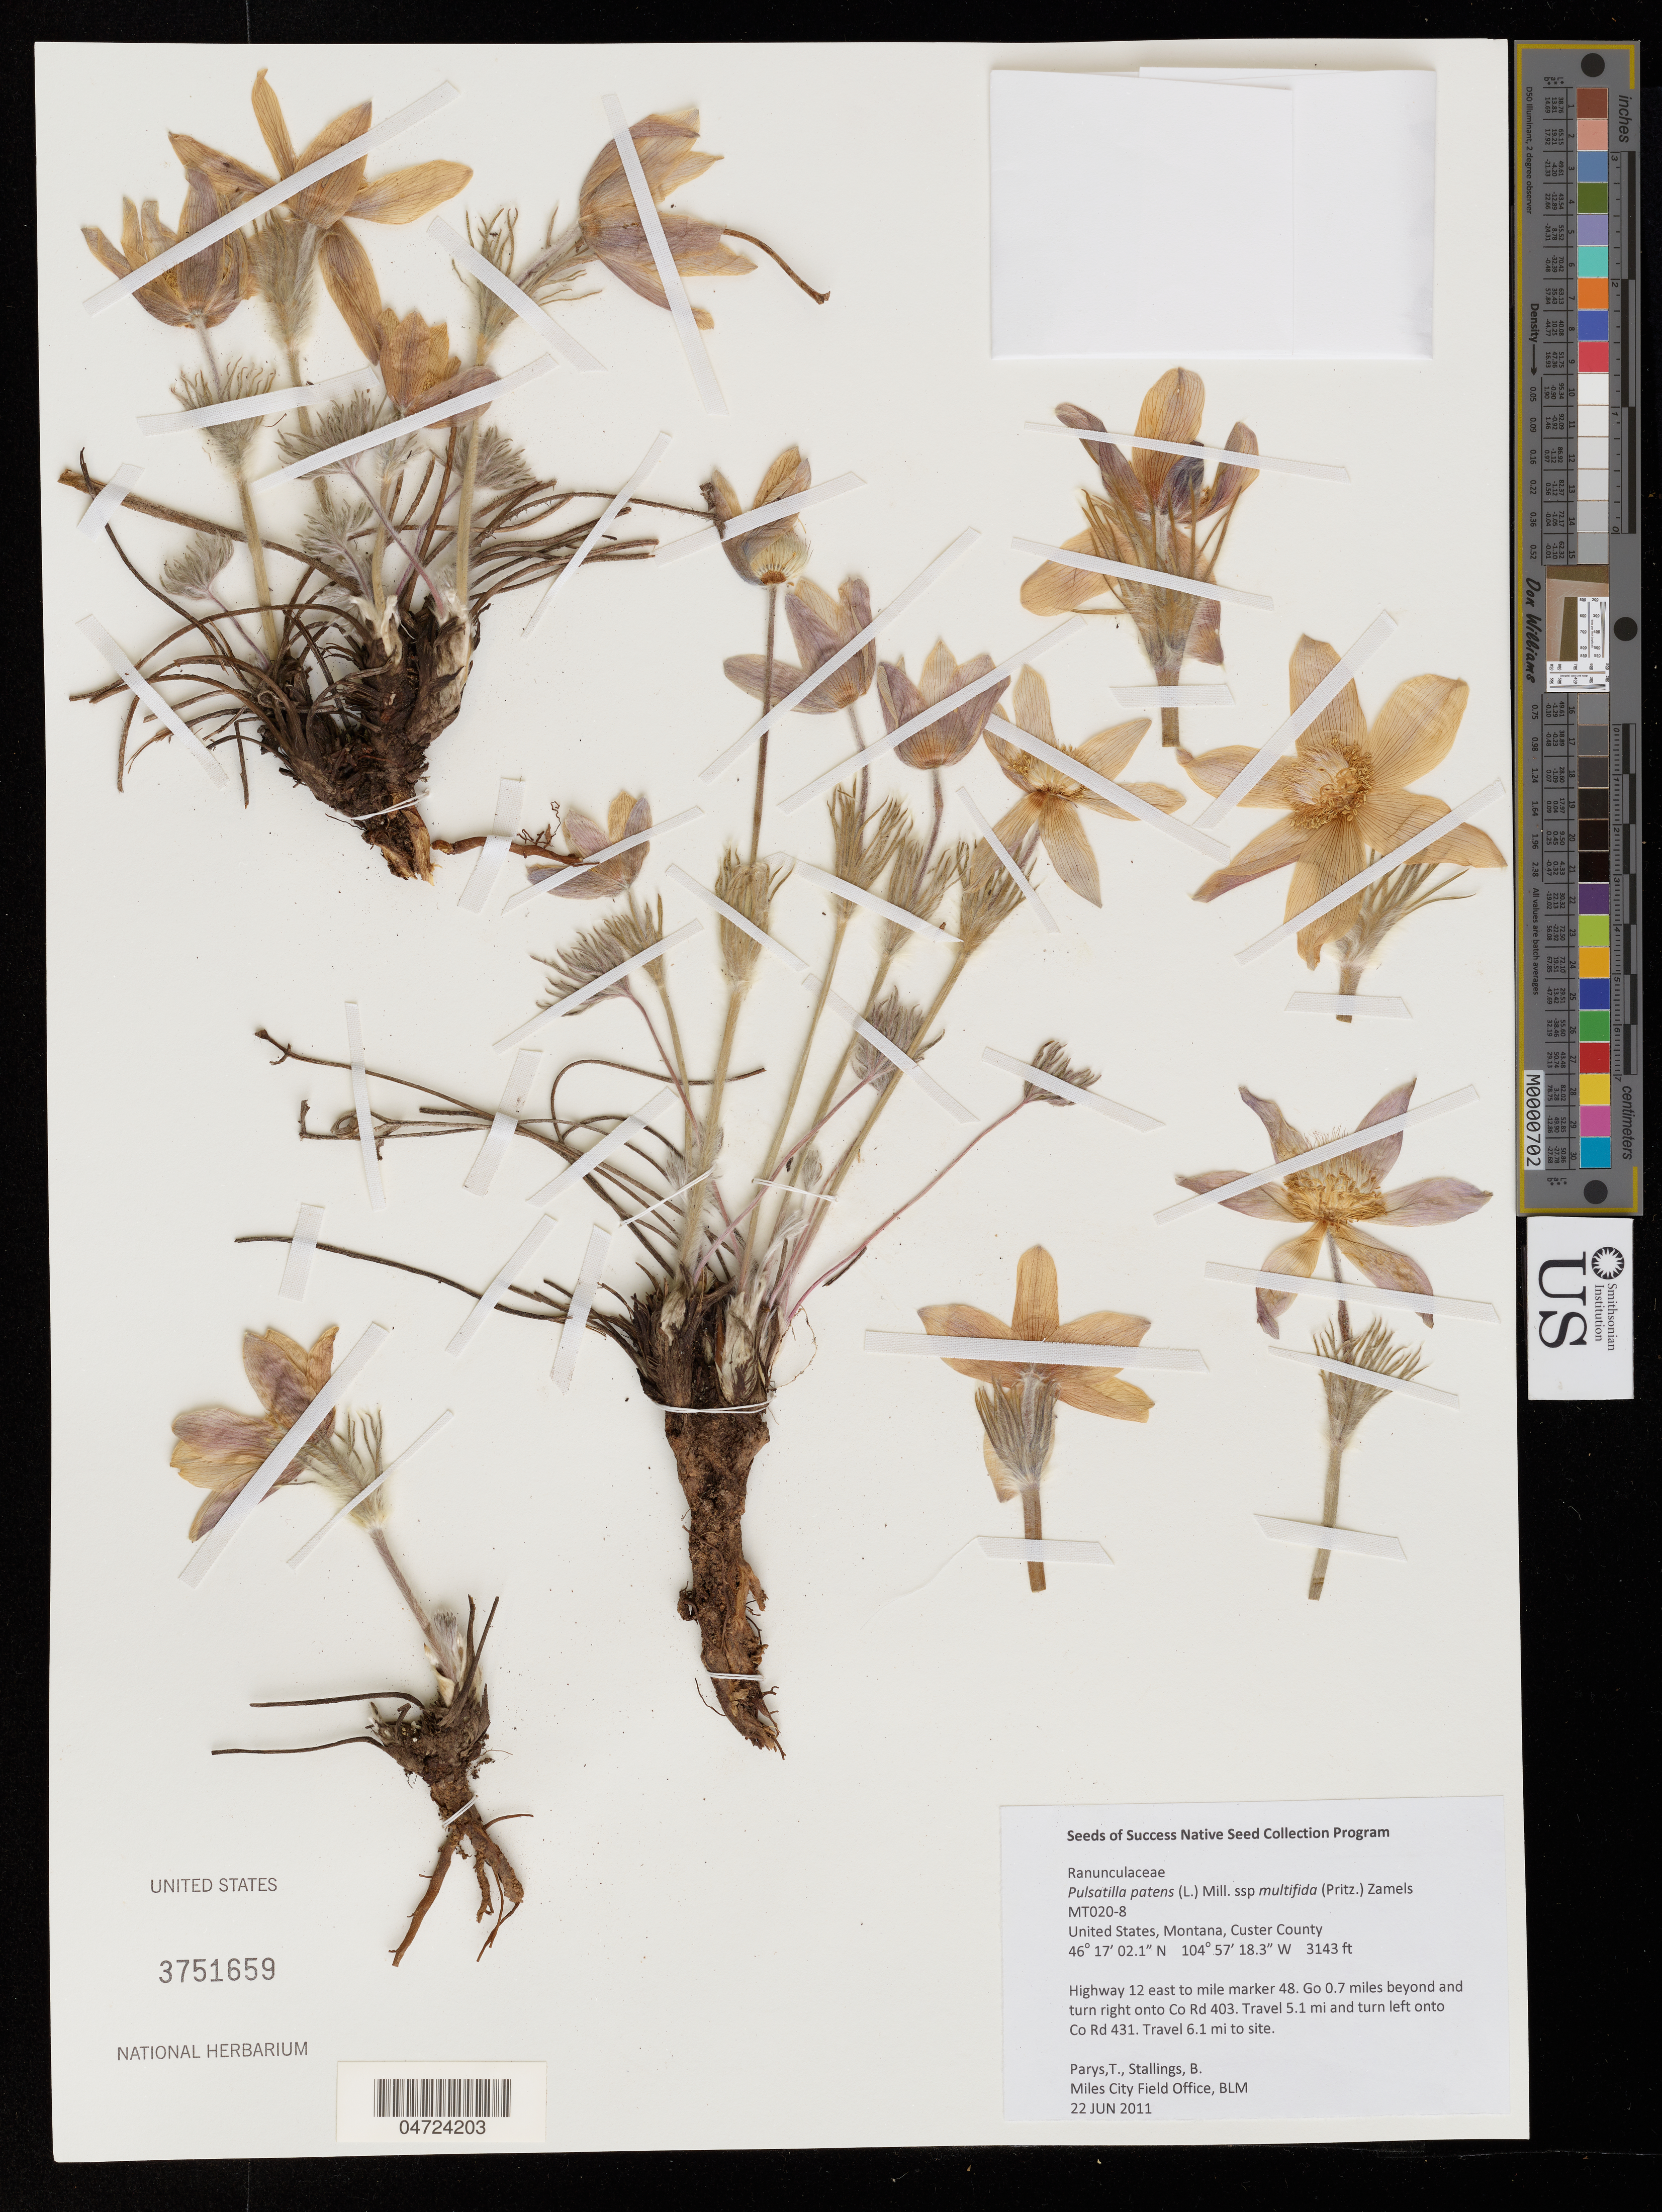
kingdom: Plantae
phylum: Tracheophyta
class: Magnoliopsida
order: Ranunculales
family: Ranunculaceae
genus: Pulsatilla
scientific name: Pulsatilla patens subsp. multifida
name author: (E. Pritz.) S.H.Li & Y.H.Huang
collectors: T. Parys & B. Stallings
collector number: MT020-8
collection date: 2011-06-22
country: United States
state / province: Montana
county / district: Custer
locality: Custer County. Highway 12 east to mile marker 48. Go 0.7 miles beyond and turn right onto Co Rd 403. Travel 5.1 mi and turn left onto Co Rd 431. Travel 6.1 mi to site.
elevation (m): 958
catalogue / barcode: US 3751659